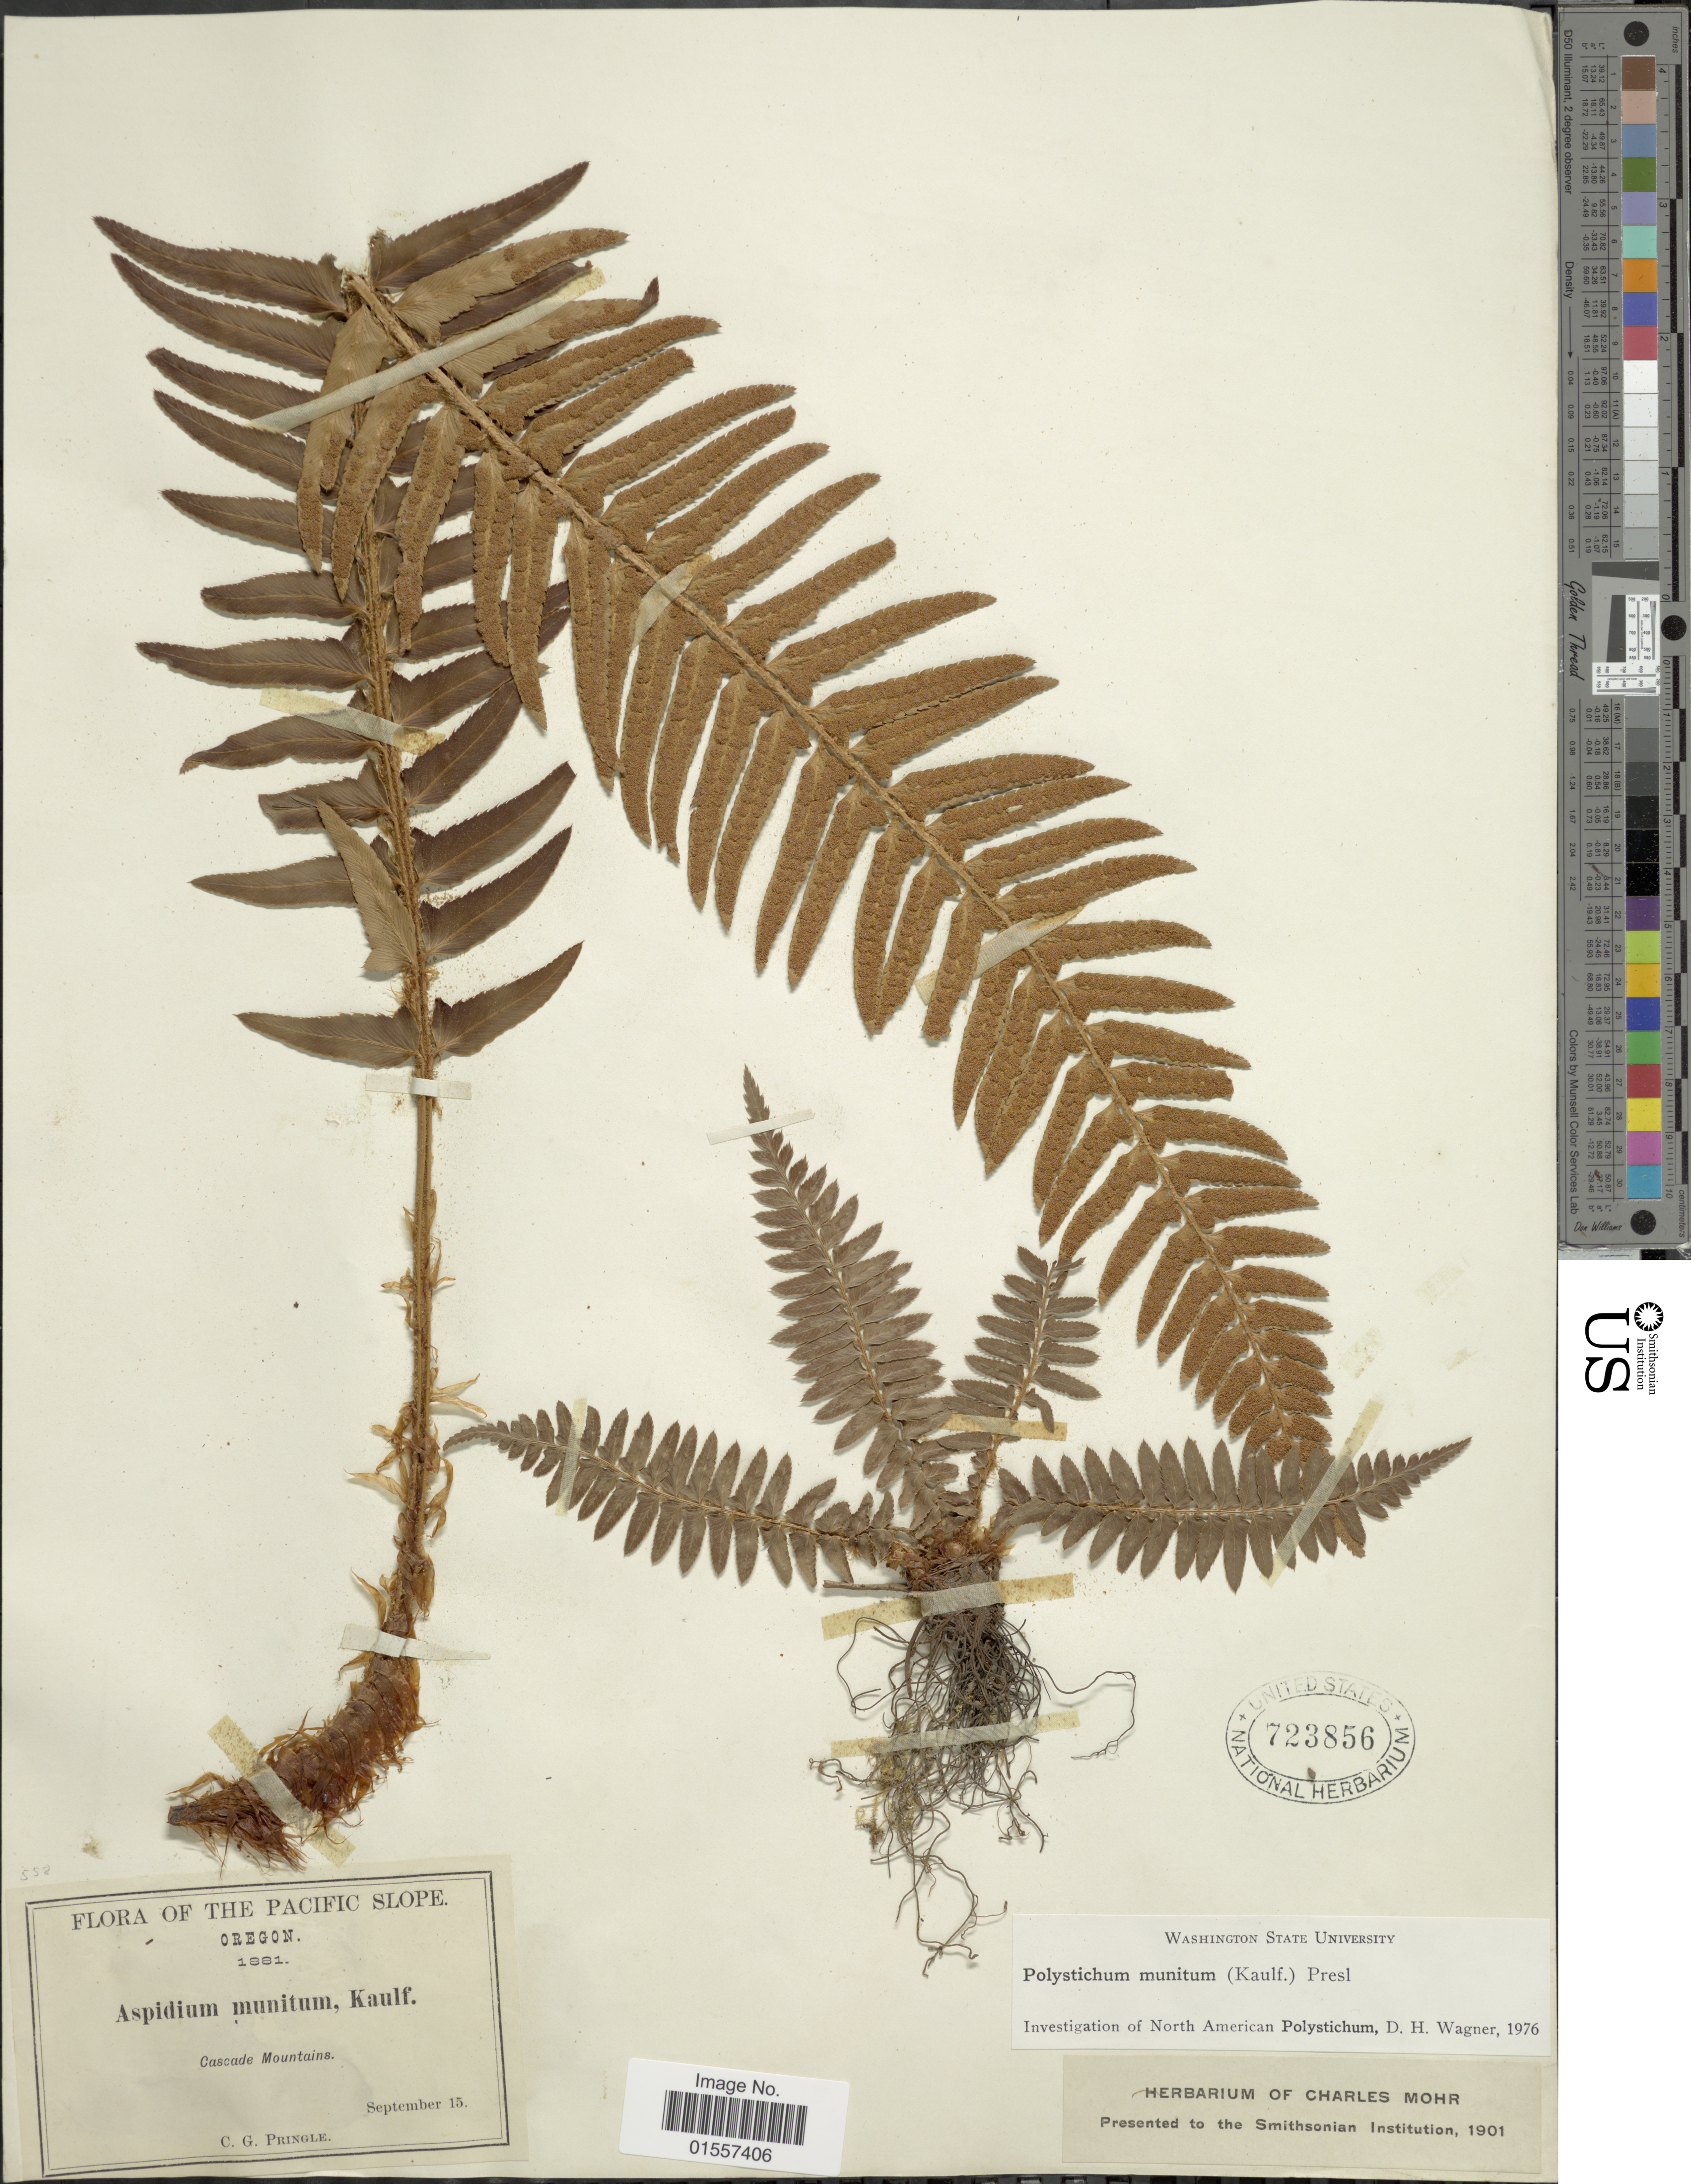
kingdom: Plantae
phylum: Tracheophyta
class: Polypodiopsida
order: Polypodiales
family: Dryopteridaceae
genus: Polystichum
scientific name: Polystichum munitum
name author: (Kaulf.) C. Presl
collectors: C. G. Pringle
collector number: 558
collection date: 1881-09-15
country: United States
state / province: Oregon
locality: Oregon, Cascade Mountains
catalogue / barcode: US 723856